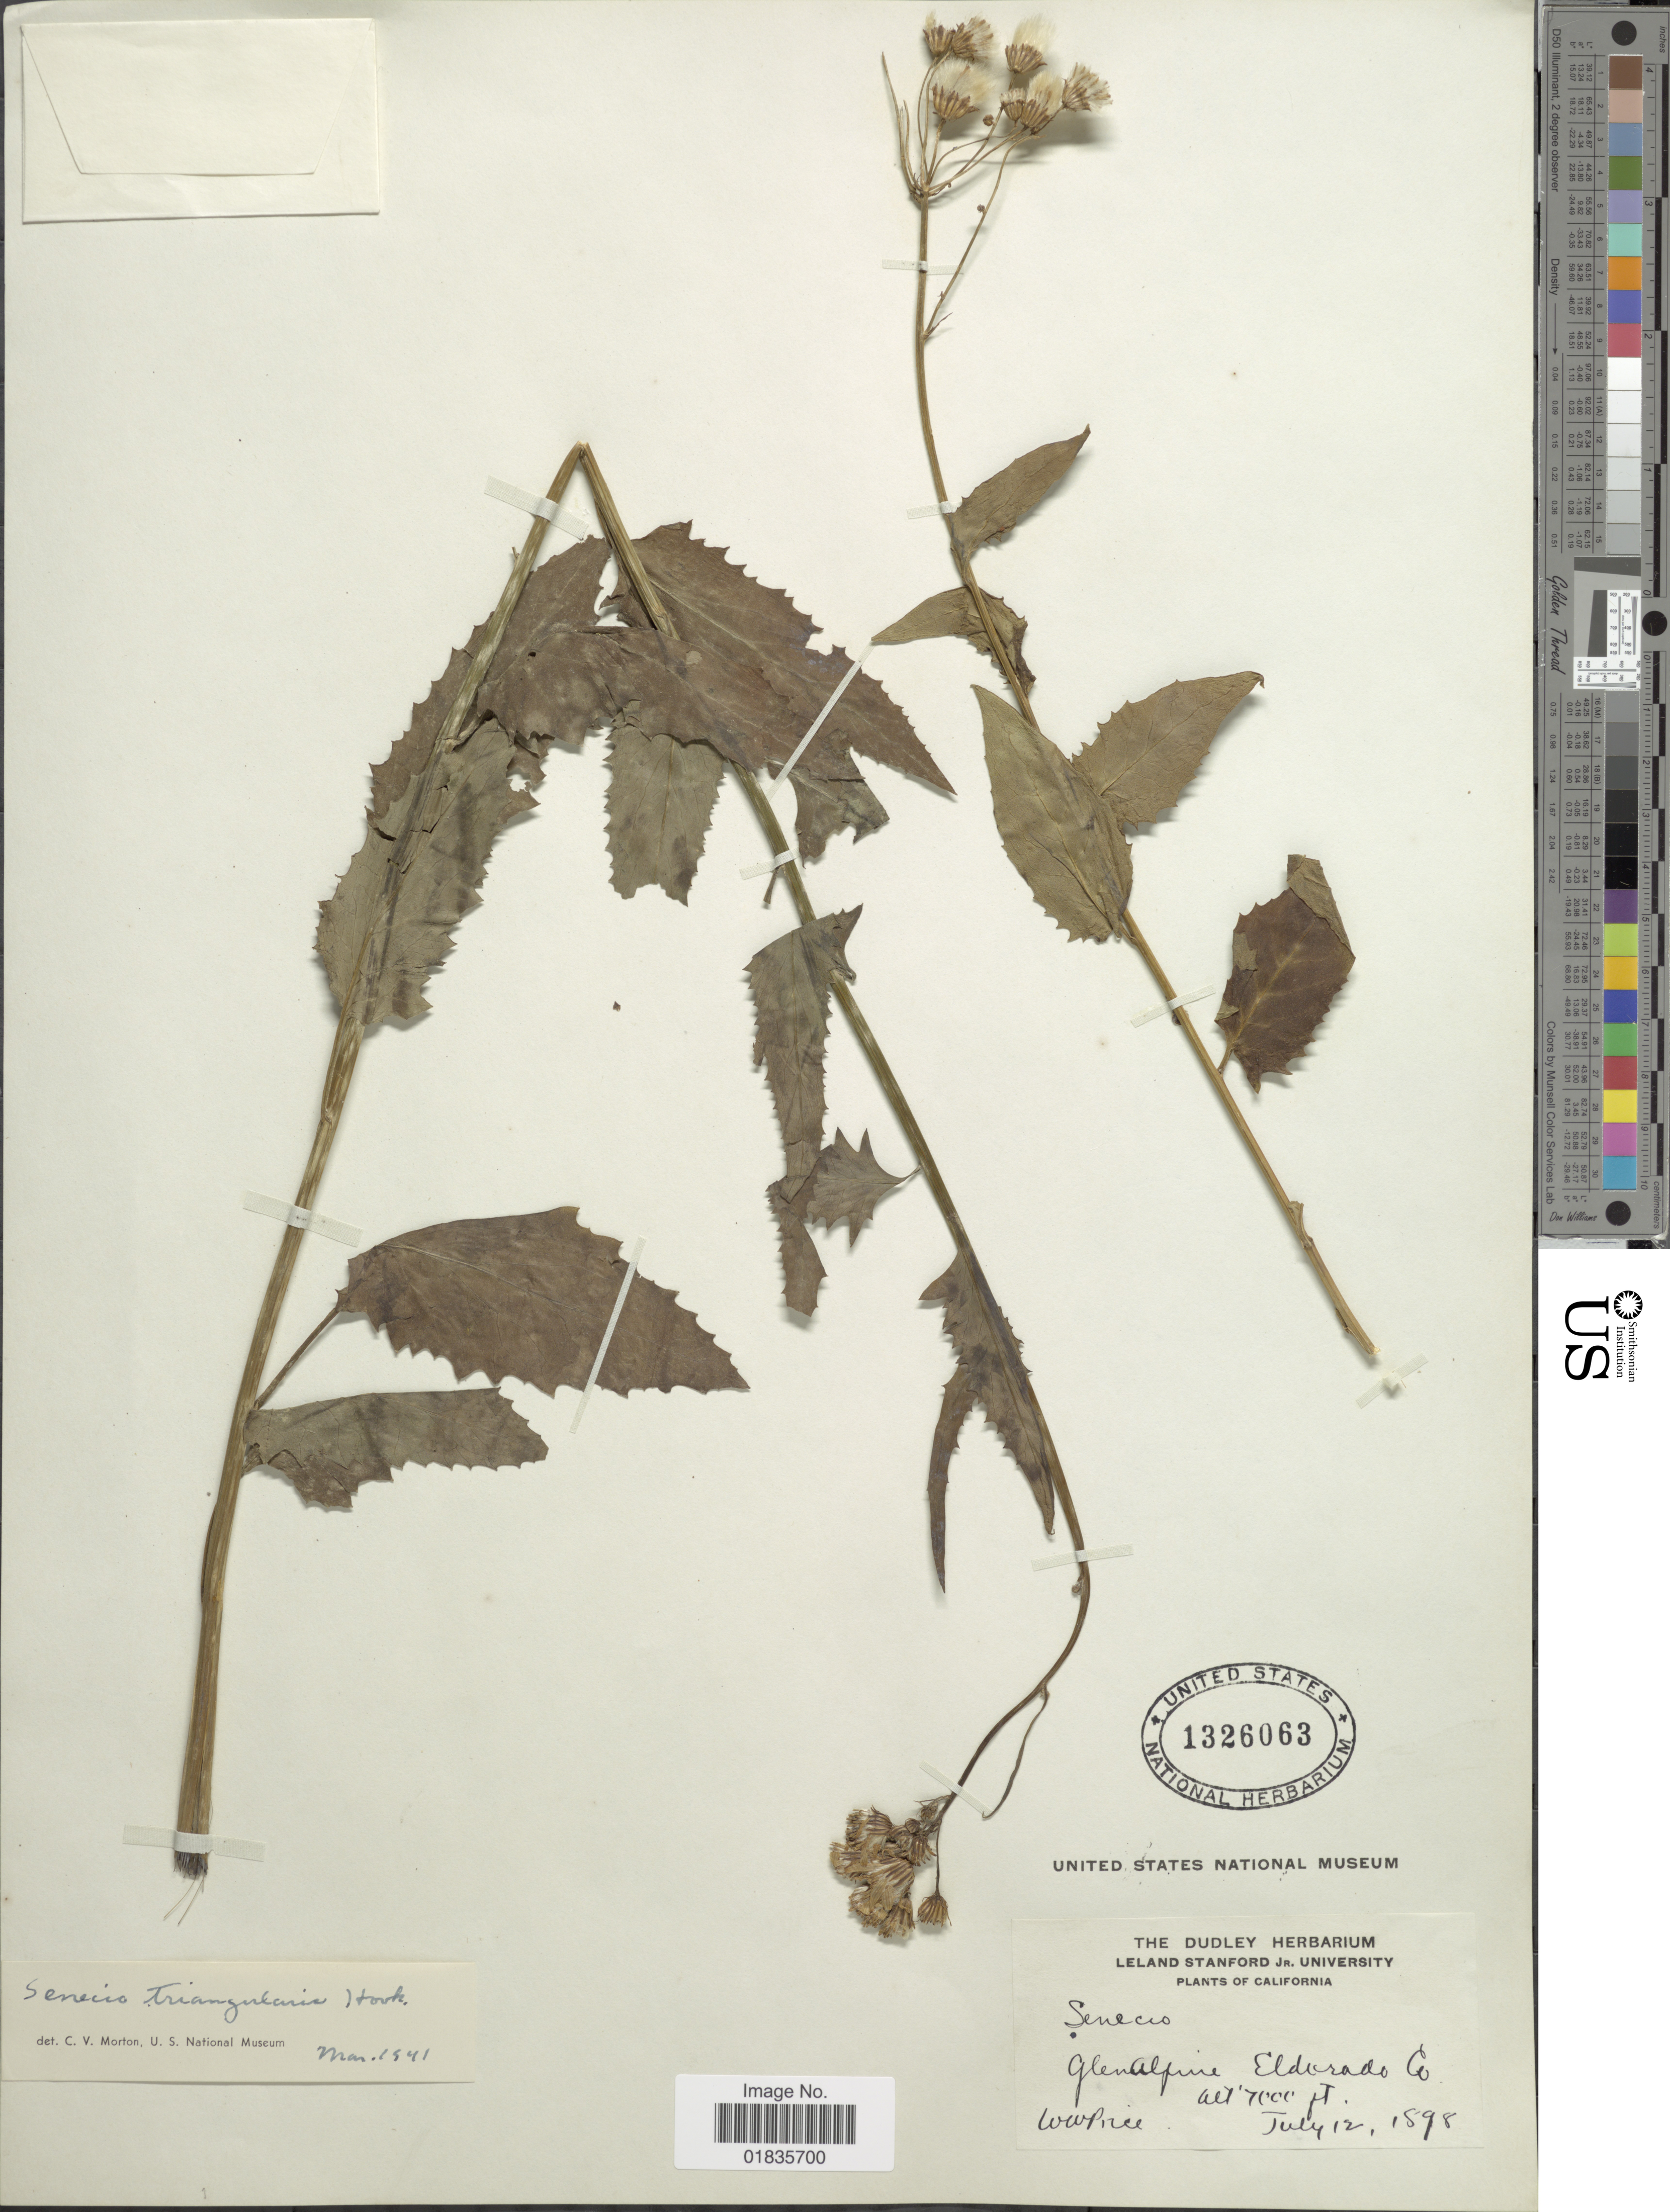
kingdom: Plantae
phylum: Tracheophyta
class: Magnoliopsida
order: Asterales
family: Asteraceae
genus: Senecio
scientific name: Senecio tricephalus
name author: Klatt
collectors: W. Price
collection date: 1898-07-12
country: United States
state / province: California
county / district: El Dorado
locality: GlenAlpine Eldorado Co.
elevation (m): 2134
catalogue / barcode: US 1326063